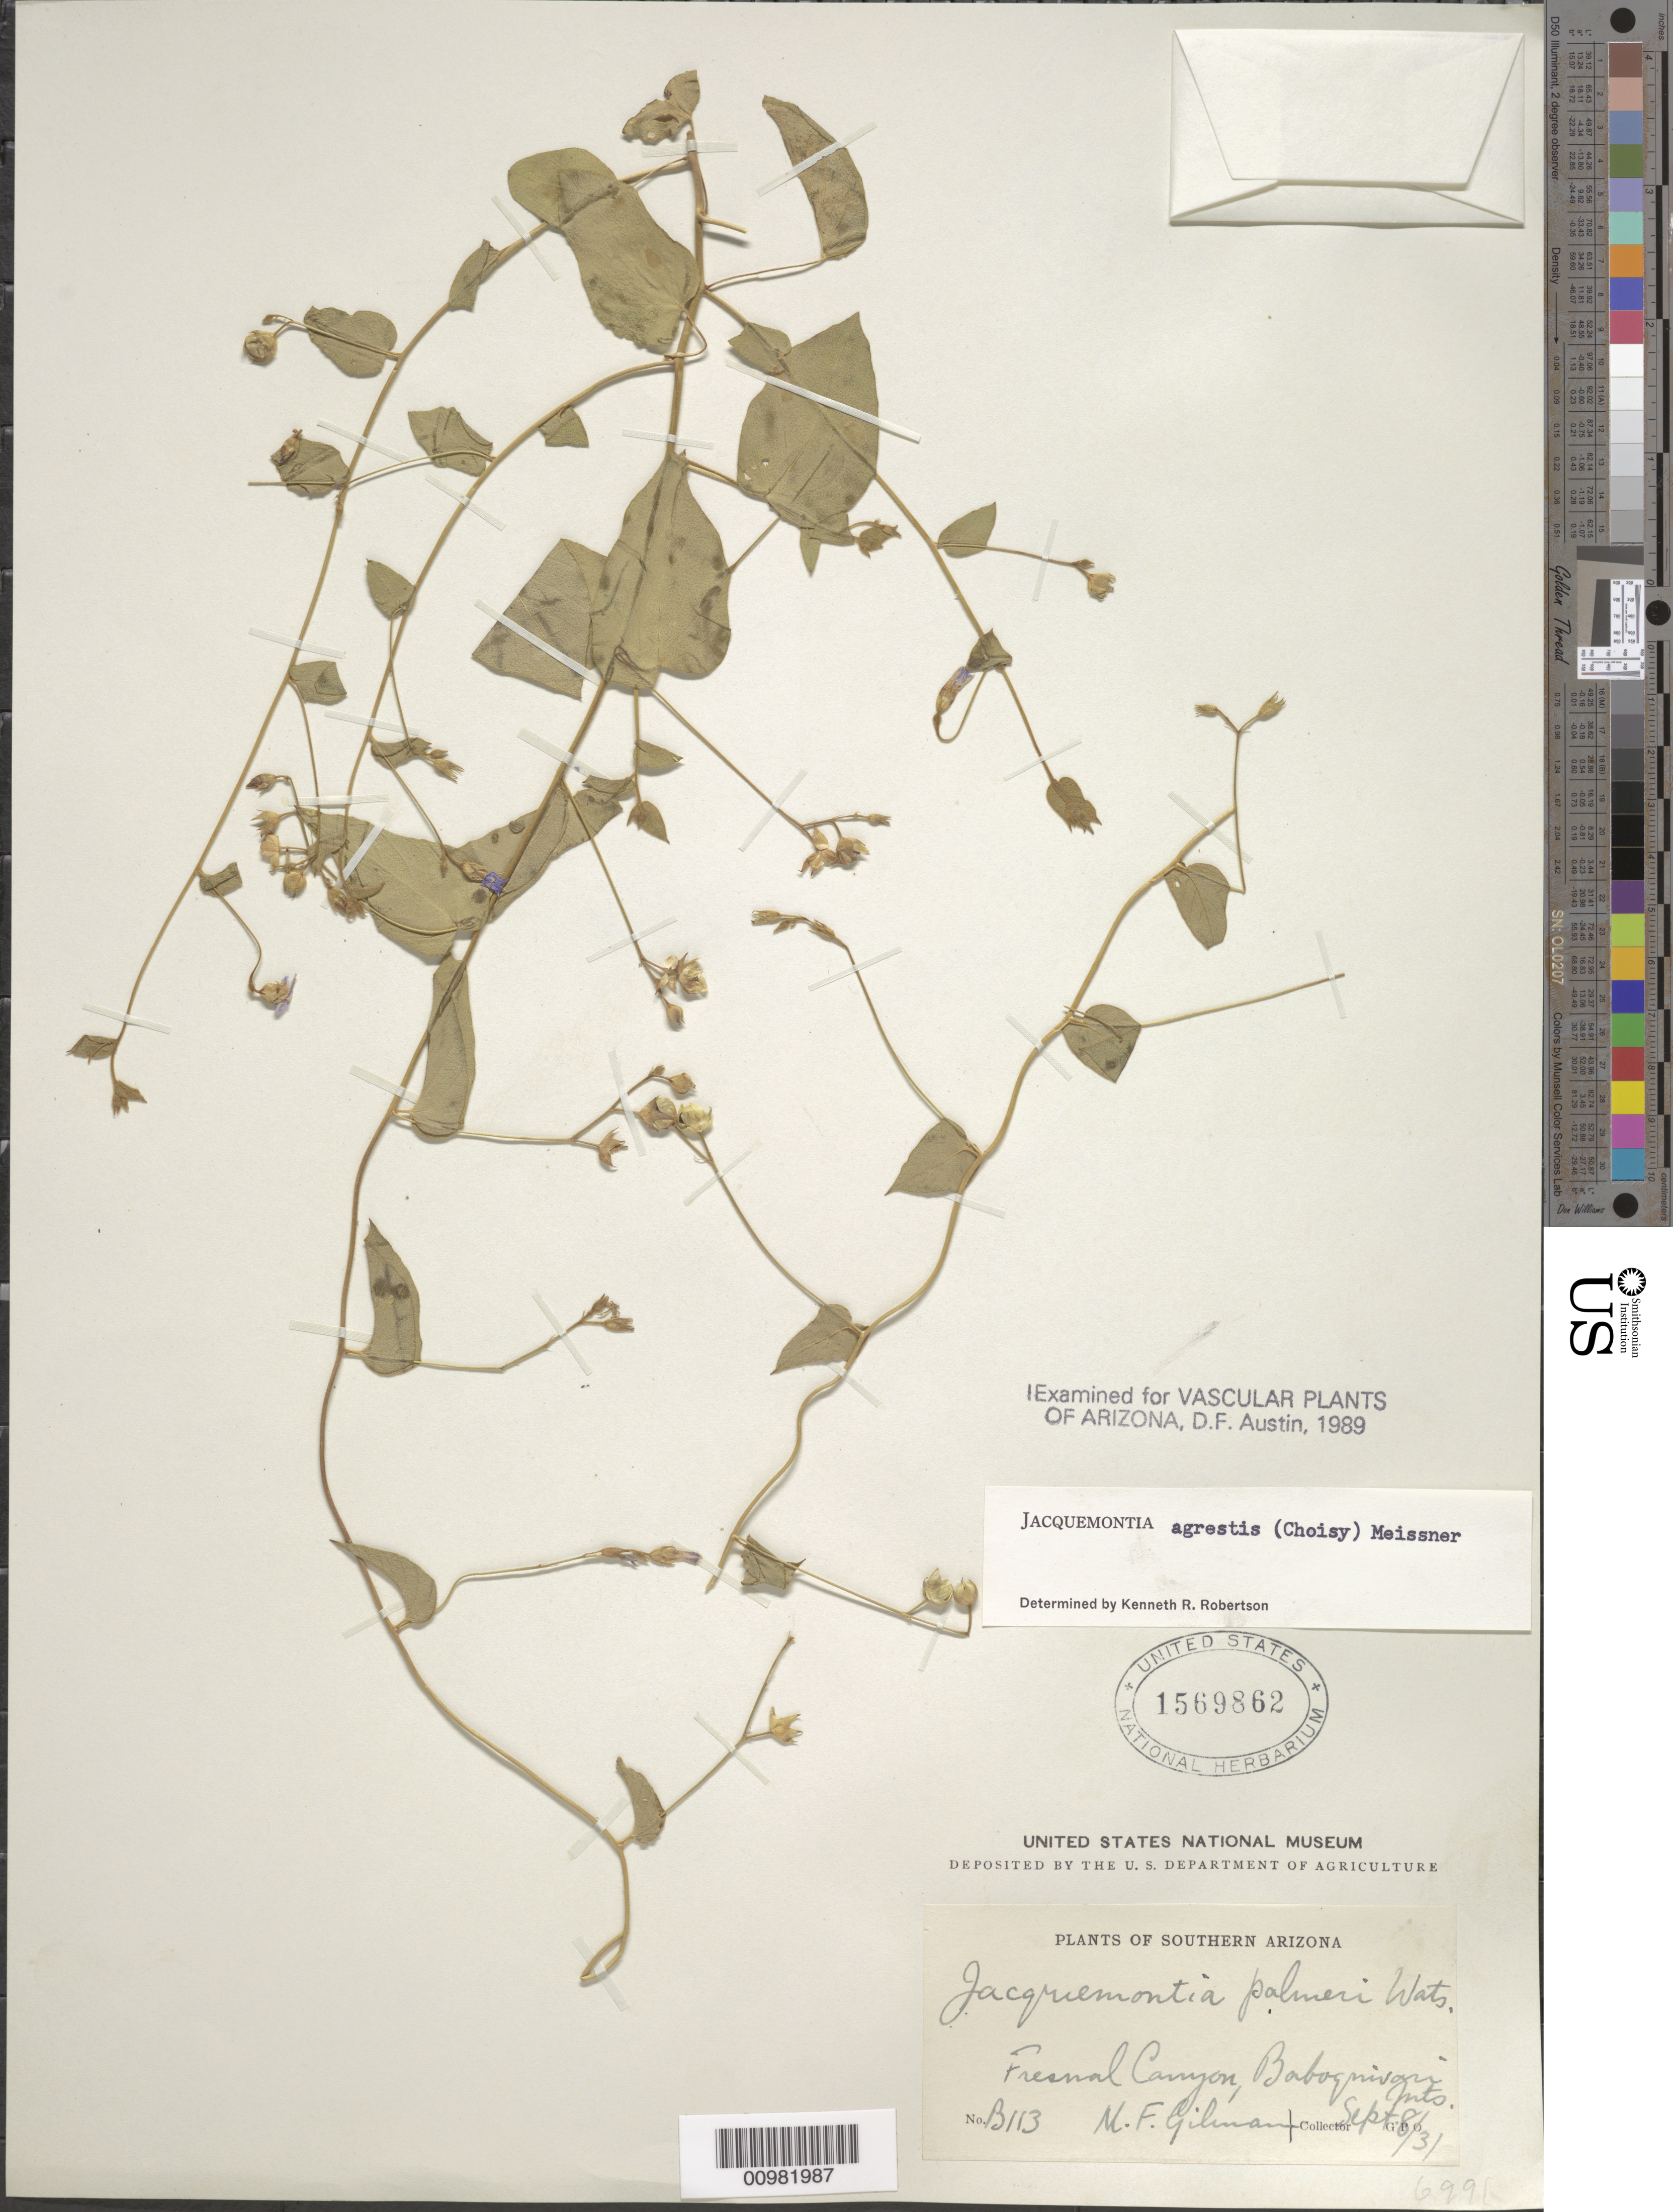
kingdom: Plantae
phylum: Tracheophyta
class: Magnoliopsida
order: Solanales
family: Convolvulaceae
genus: Jacquemontia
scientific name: Jacquemontia aggrestis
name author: (Choisy) Meisn.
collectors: M. F. Gilman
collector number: B113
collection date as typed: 08 Sep 1931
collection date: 1931-09-08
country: United States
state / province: Arizona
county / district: Pima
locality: Fresnal Canyon, Baboquivari Mts.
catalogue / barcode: US 1569862